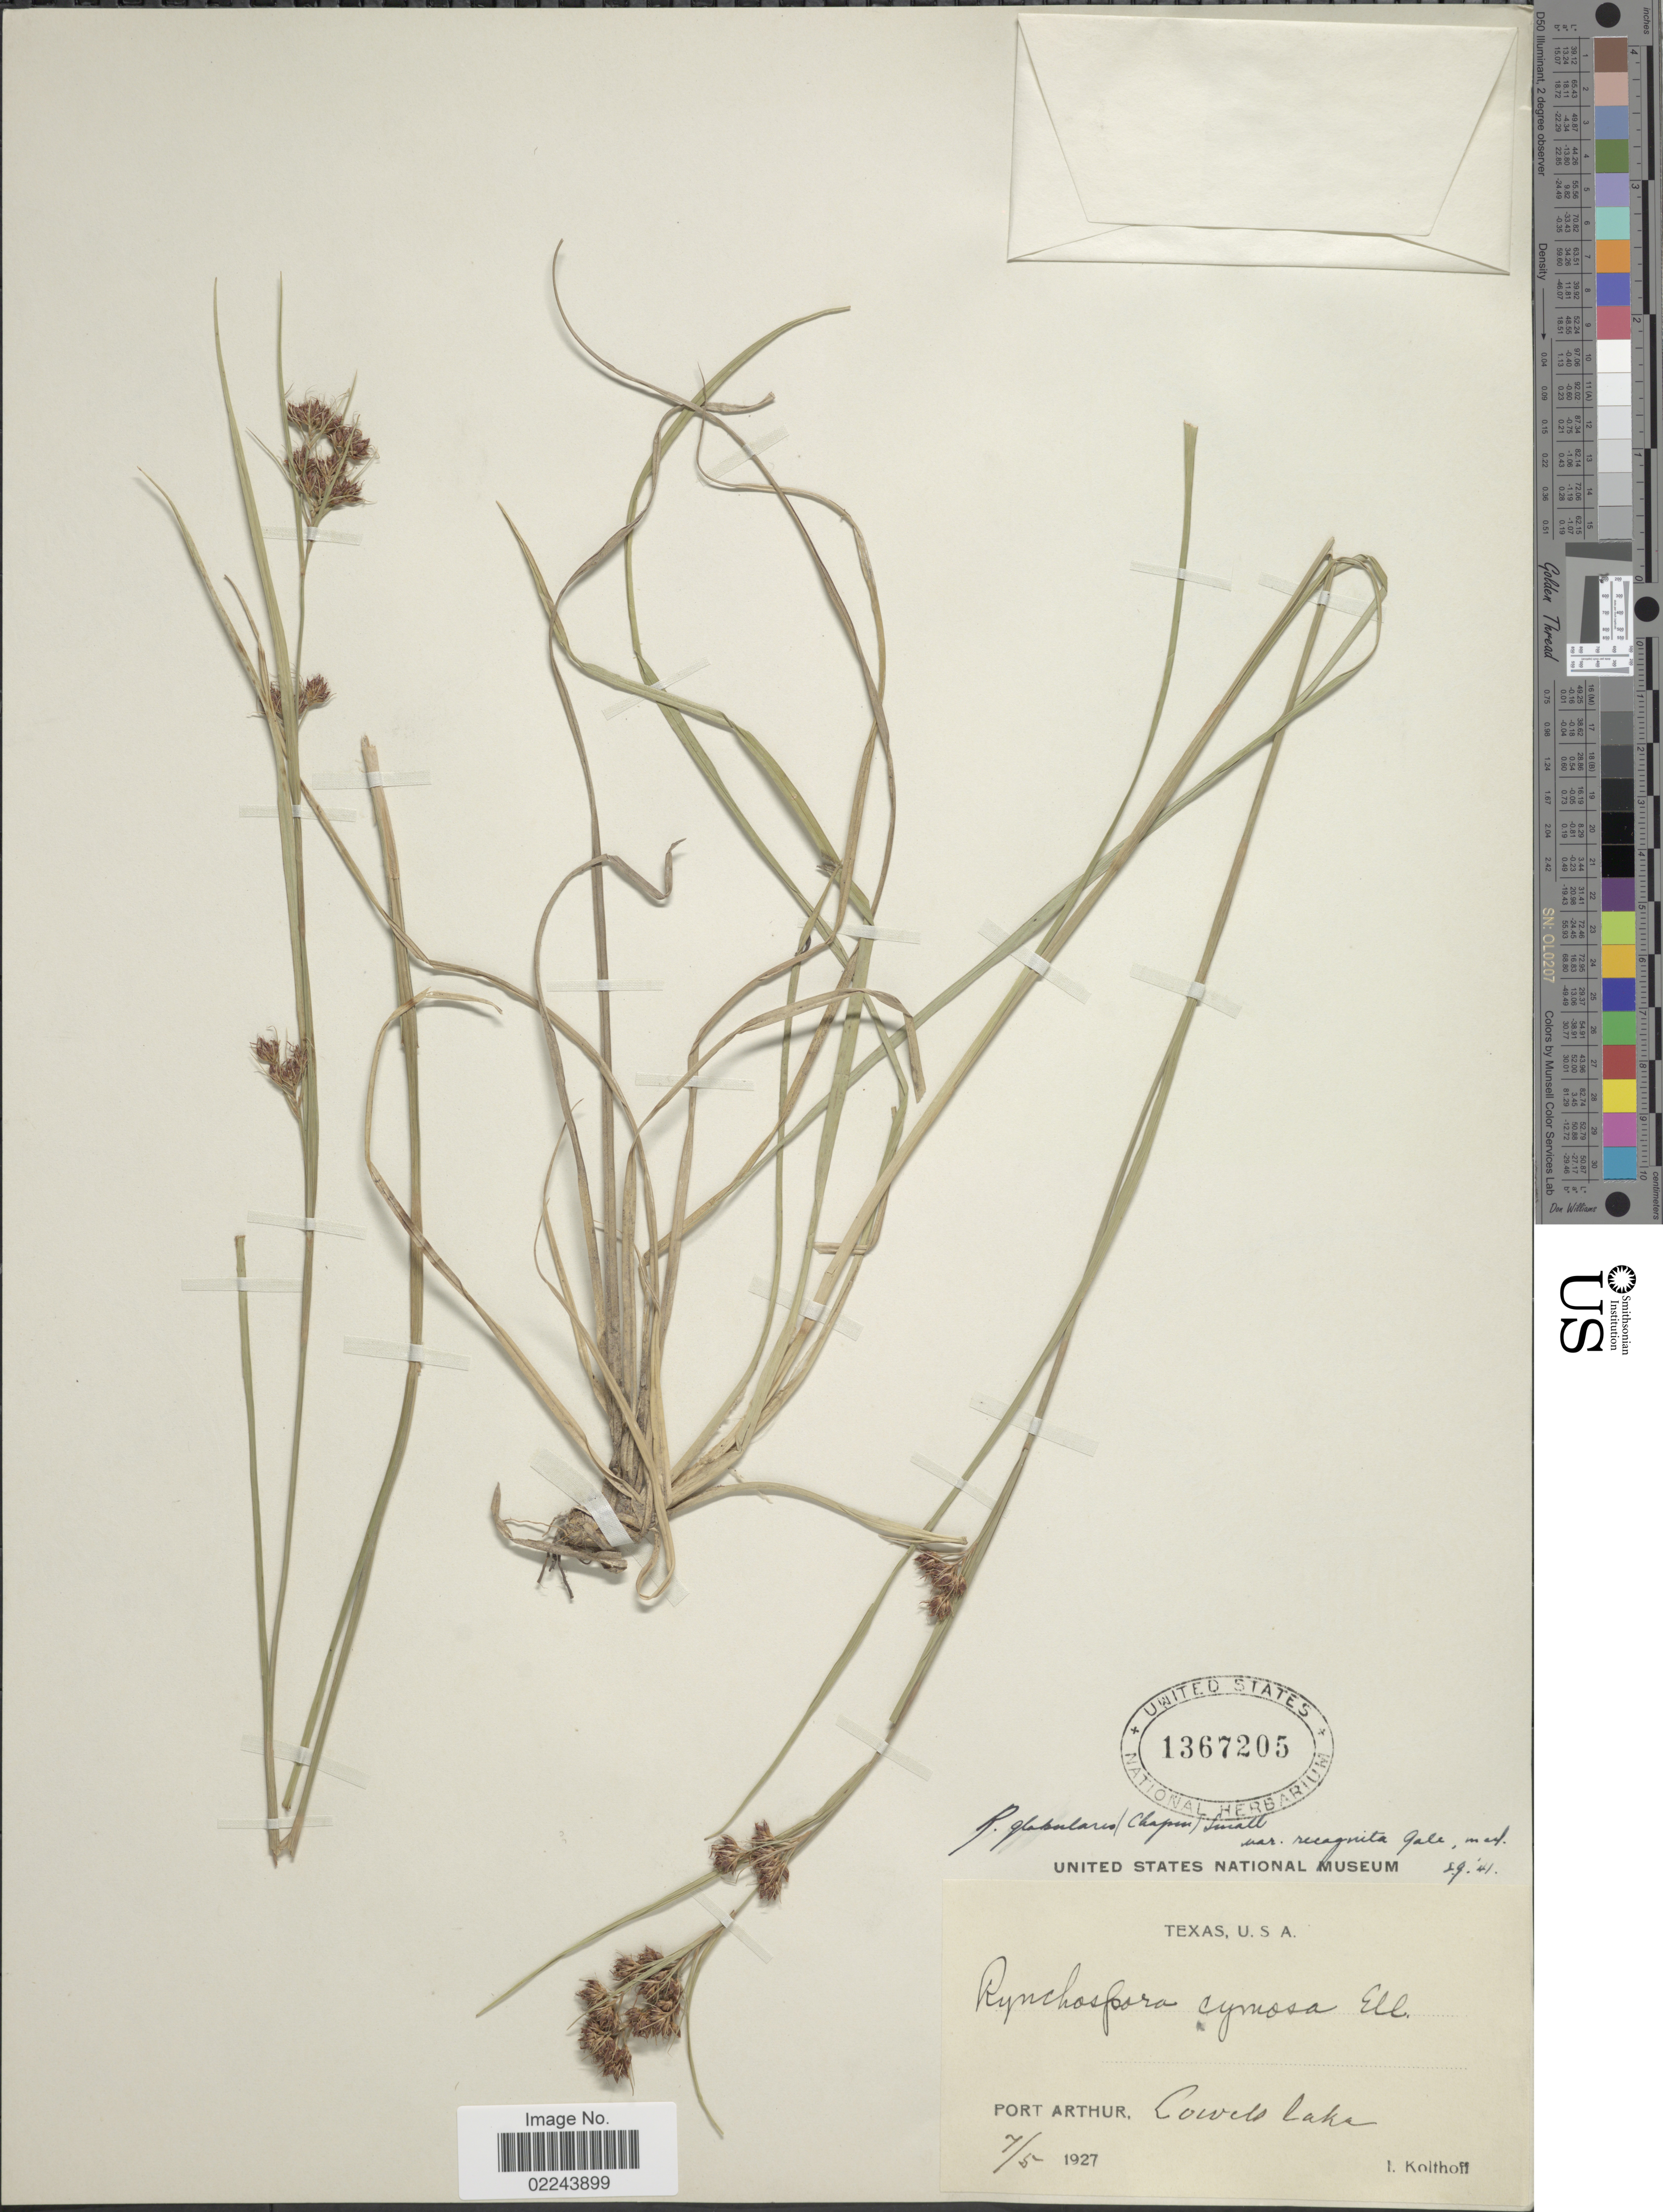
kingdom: Plantae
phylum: Tracheophyta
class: Liliopsida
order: Poales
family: Cyperaceae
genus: Rhynchospora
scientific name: Rhynchospora recognita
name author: (Gale) Kral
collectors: I. Kolthoff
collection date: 1927-07-05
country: United States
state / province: Texas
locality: U.S.A., Port Arthur, Cowels Lake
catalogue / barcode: US 1367205